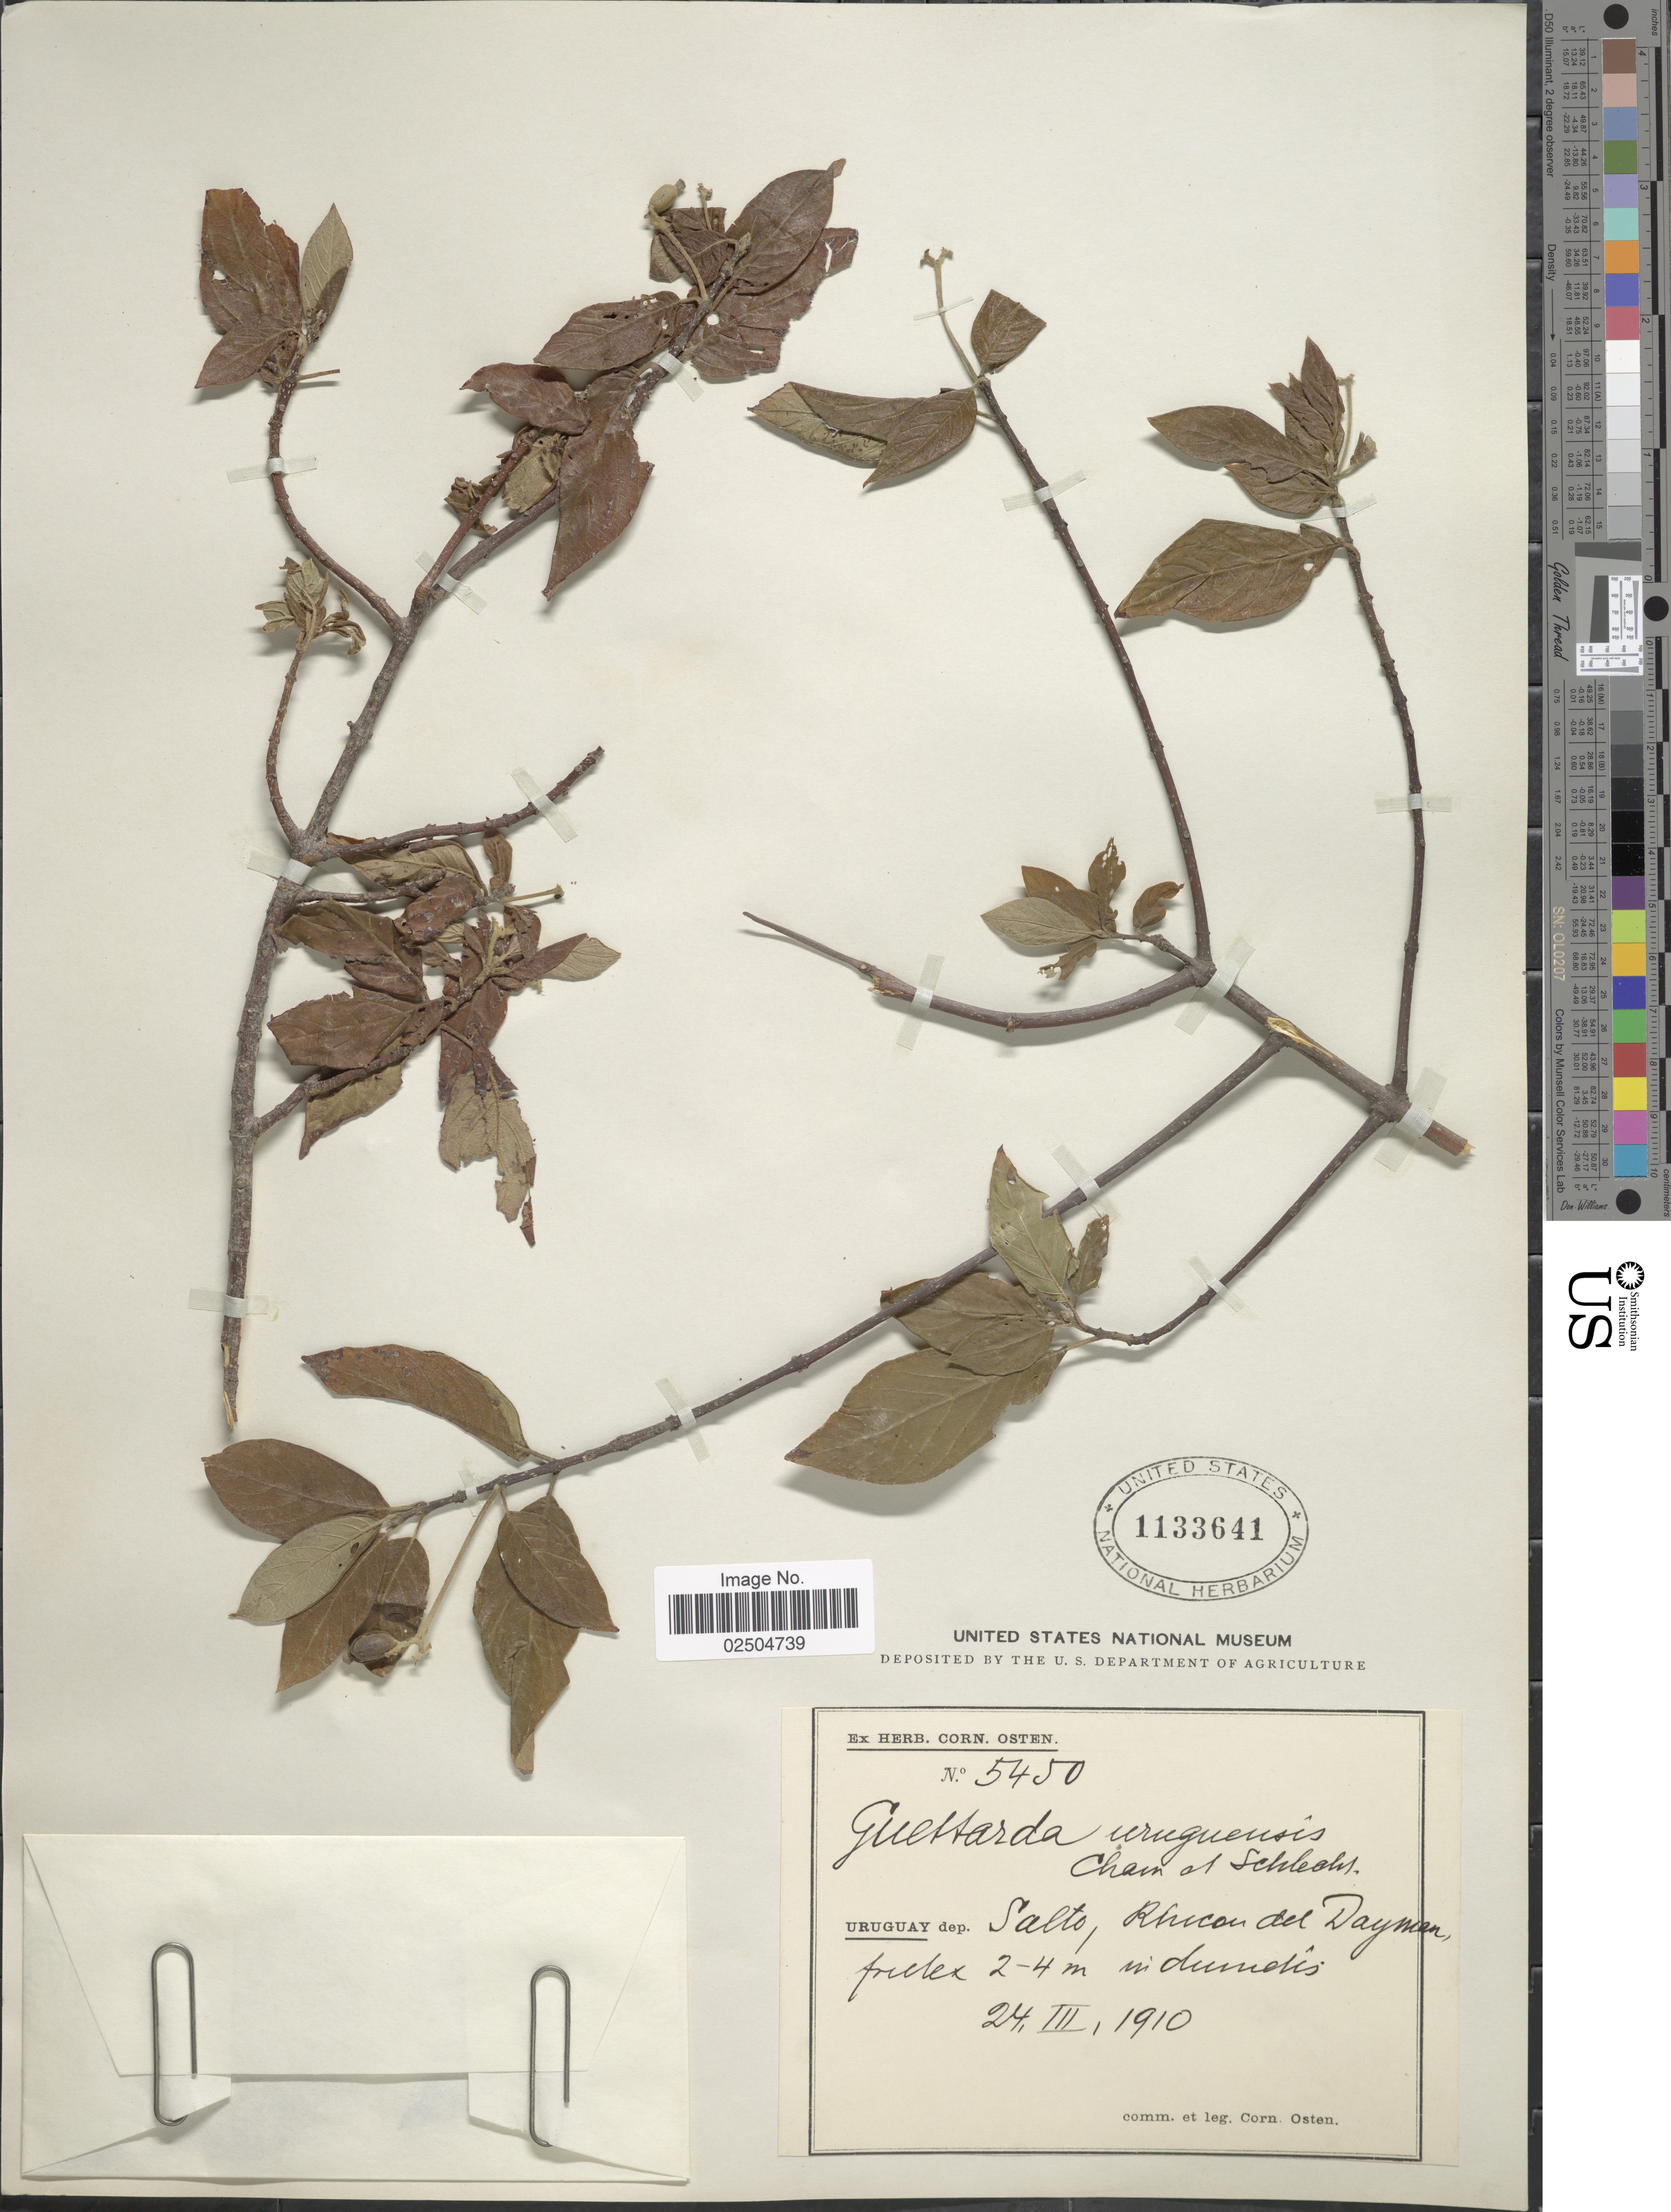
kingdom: Plantae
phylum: Tracheophyta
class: Magnoliopsida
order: Gentianales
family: Rubiaceae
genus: Guettarda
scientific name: Guettarda uruguensis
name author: Cham. & Schltdl.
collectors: ex herb. Cornelius Osten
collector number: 5450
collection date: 1910-03-24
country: Uruguay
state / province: Salto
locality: Uruguay dep. Salto, Rincon del Dayman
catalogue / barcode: US 1133641